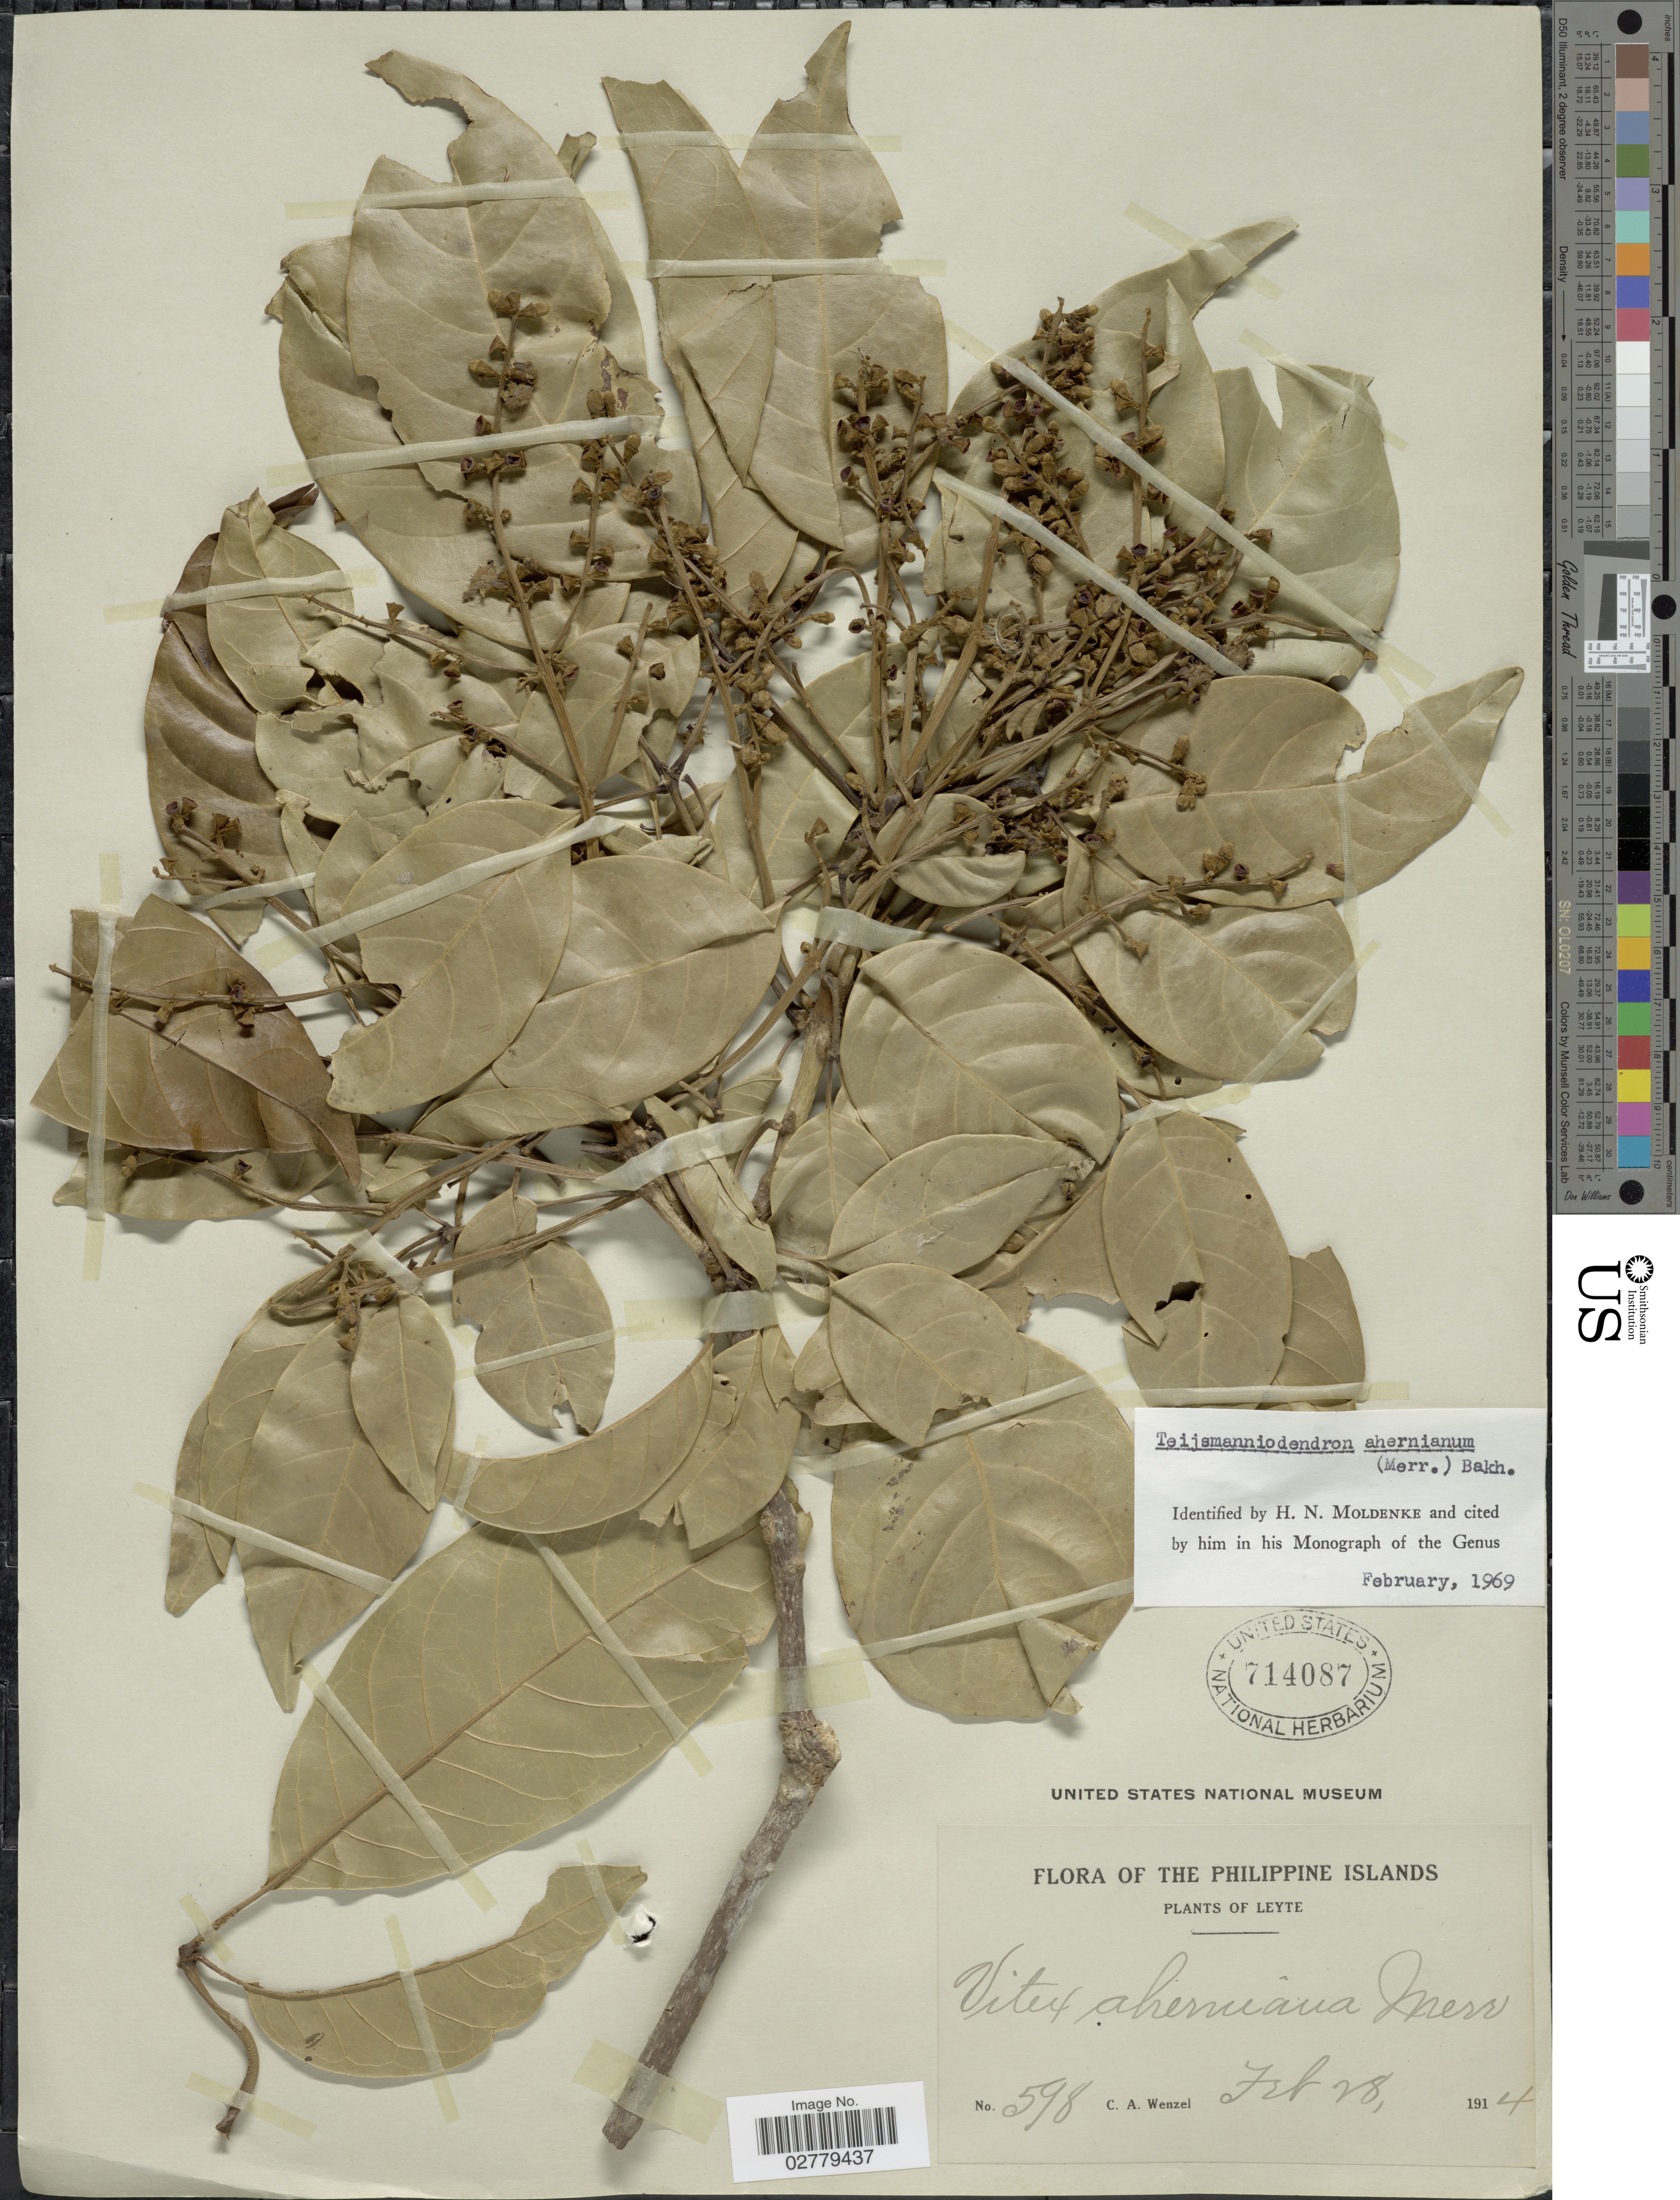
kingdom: Plantae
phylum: Tracheophyta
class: Magnoliopsida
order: Lamiales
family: Lamiaceae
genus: Teijsmanniodendron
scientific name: Teijsmanniodendron ahernianum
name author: (Merr.) Bakh.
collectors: C. Wenzel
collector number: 598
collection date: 1914-02-28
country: Philippines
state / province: Eastern Visayas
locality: Leyte.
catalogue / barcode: US 714087